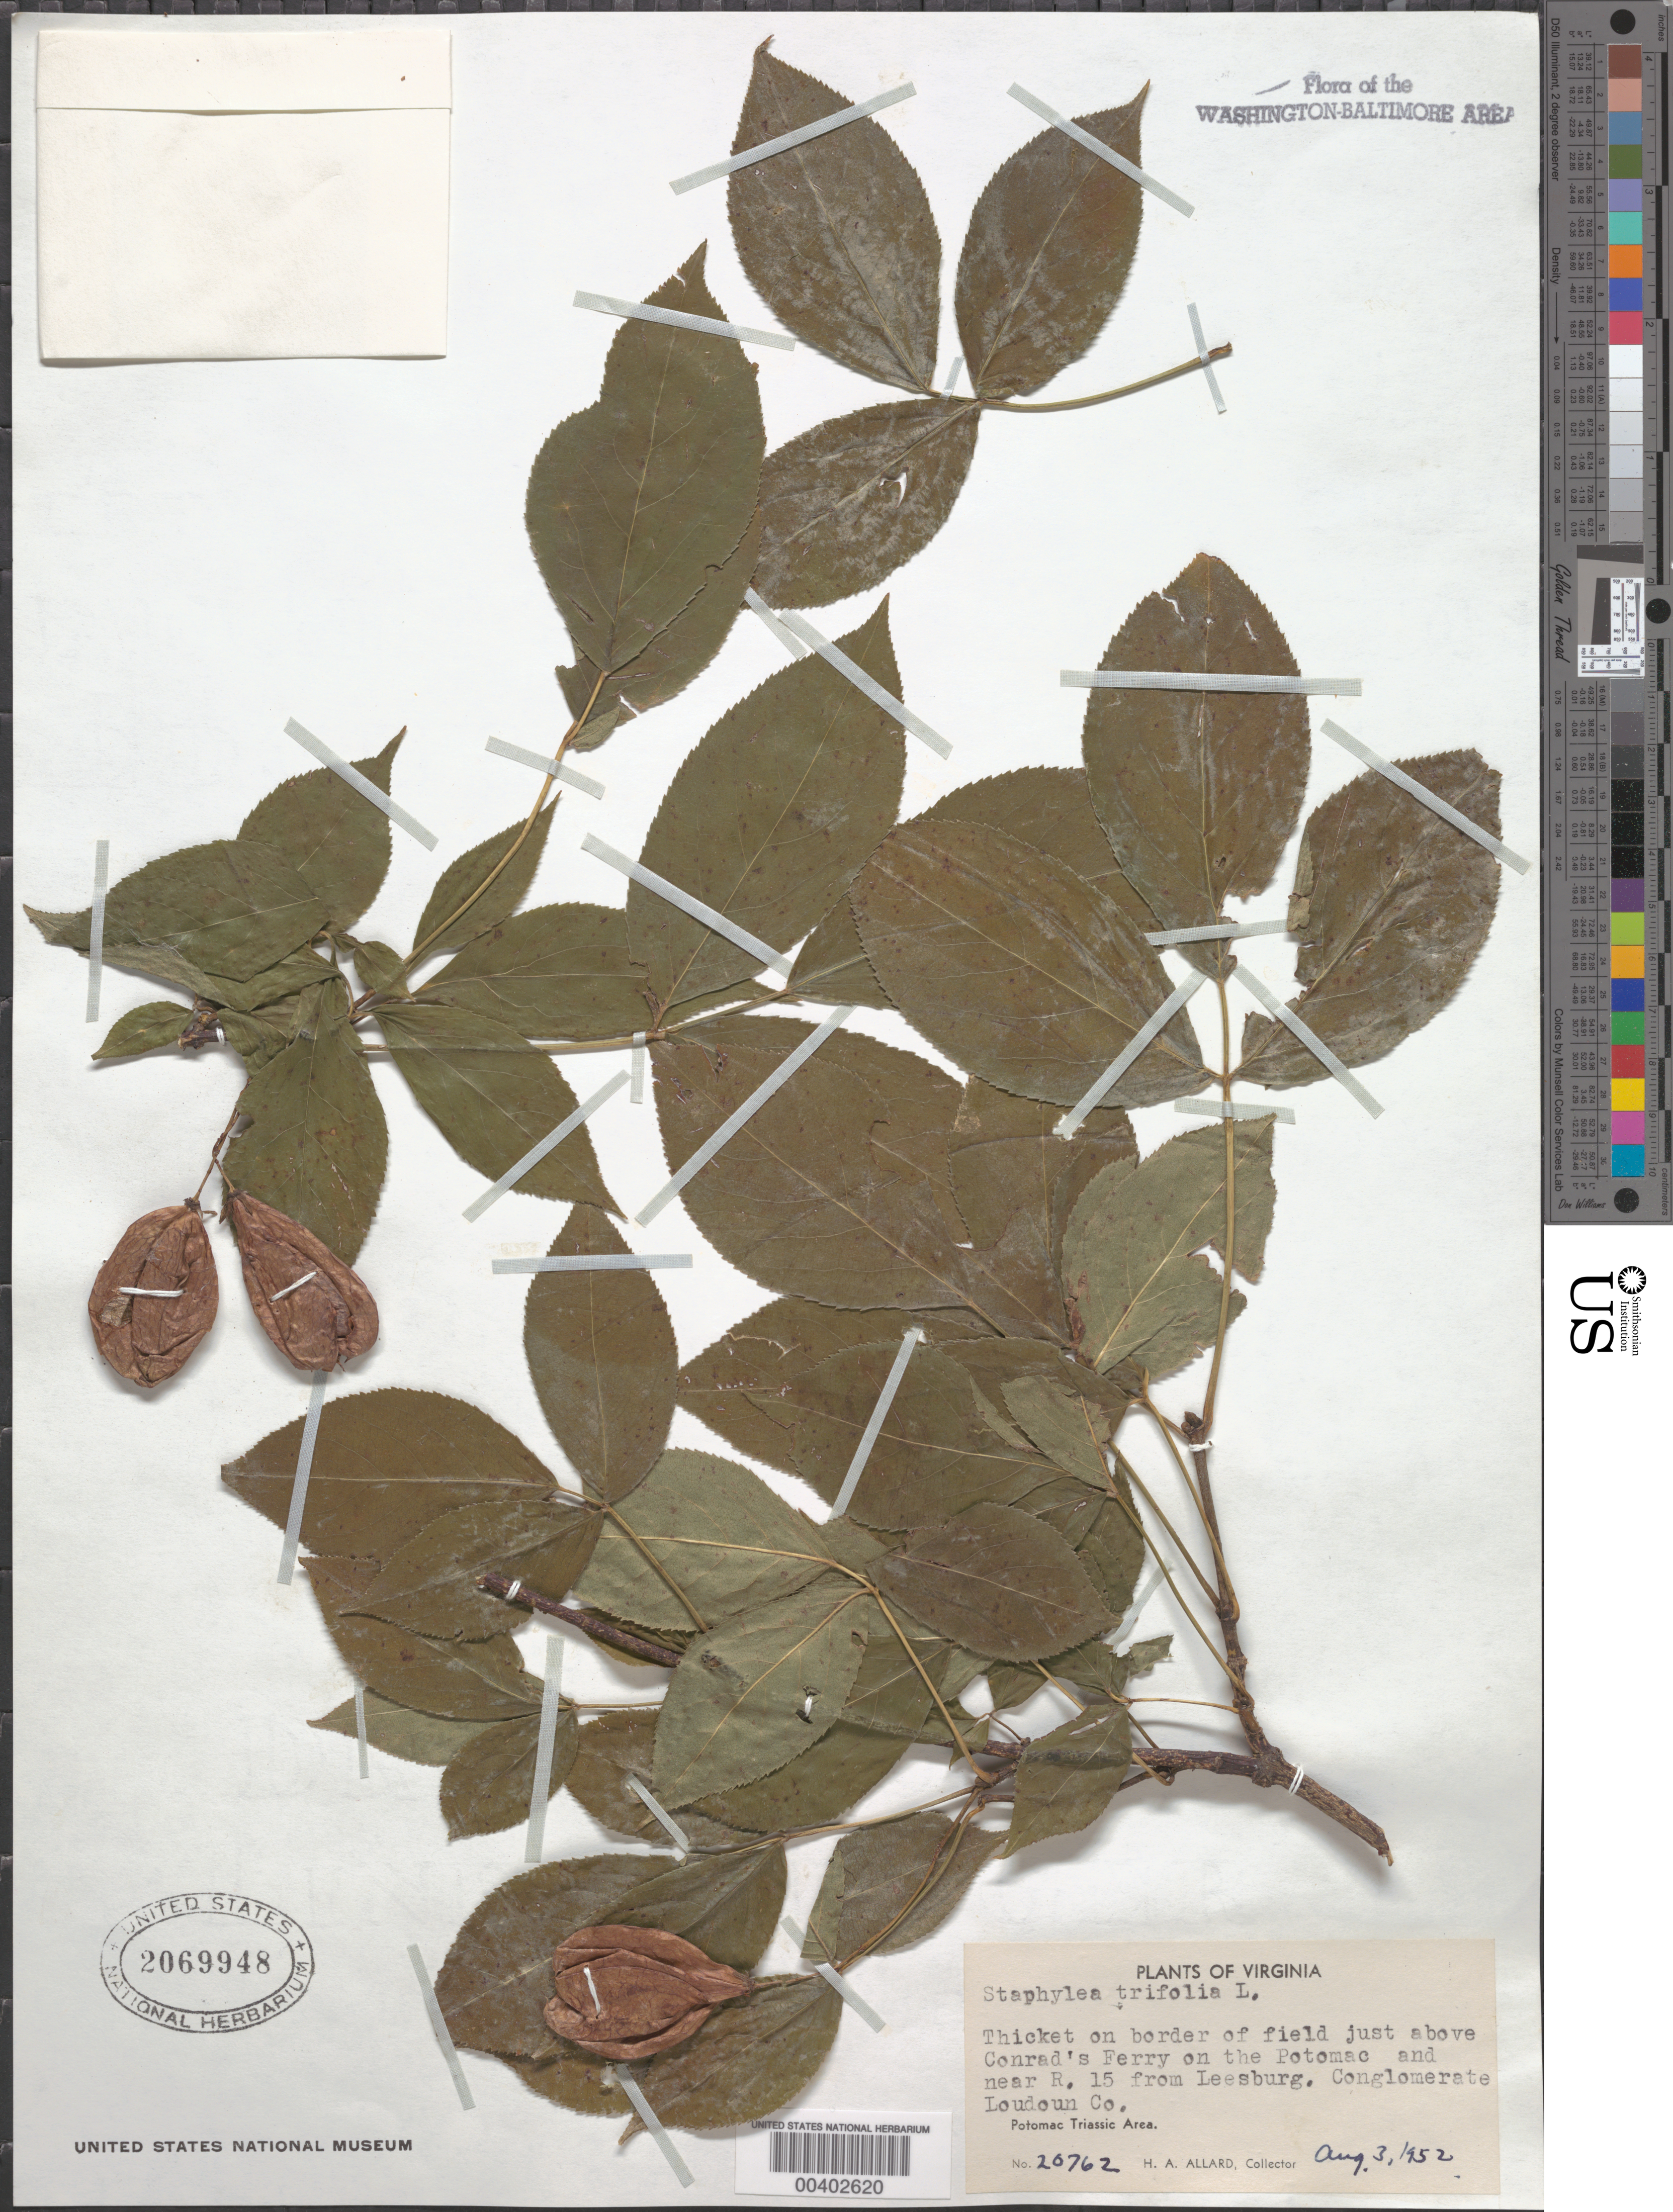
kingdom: Plantae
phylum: Tracheophyta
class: Magnoliopsida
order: Crossosomatales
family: Staphyleaceae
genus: Staphylea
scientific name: Staphylea trifolia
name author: L.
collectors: H. A. Allard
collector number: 20762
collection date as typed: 03 Aug 1952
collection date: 1952-08-03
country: United States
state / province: Virginia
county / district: Loudoun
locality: Potomac River, above Conrads Ferry, Route 15 vicinity C. and O. Canal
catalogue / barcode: US 2069948